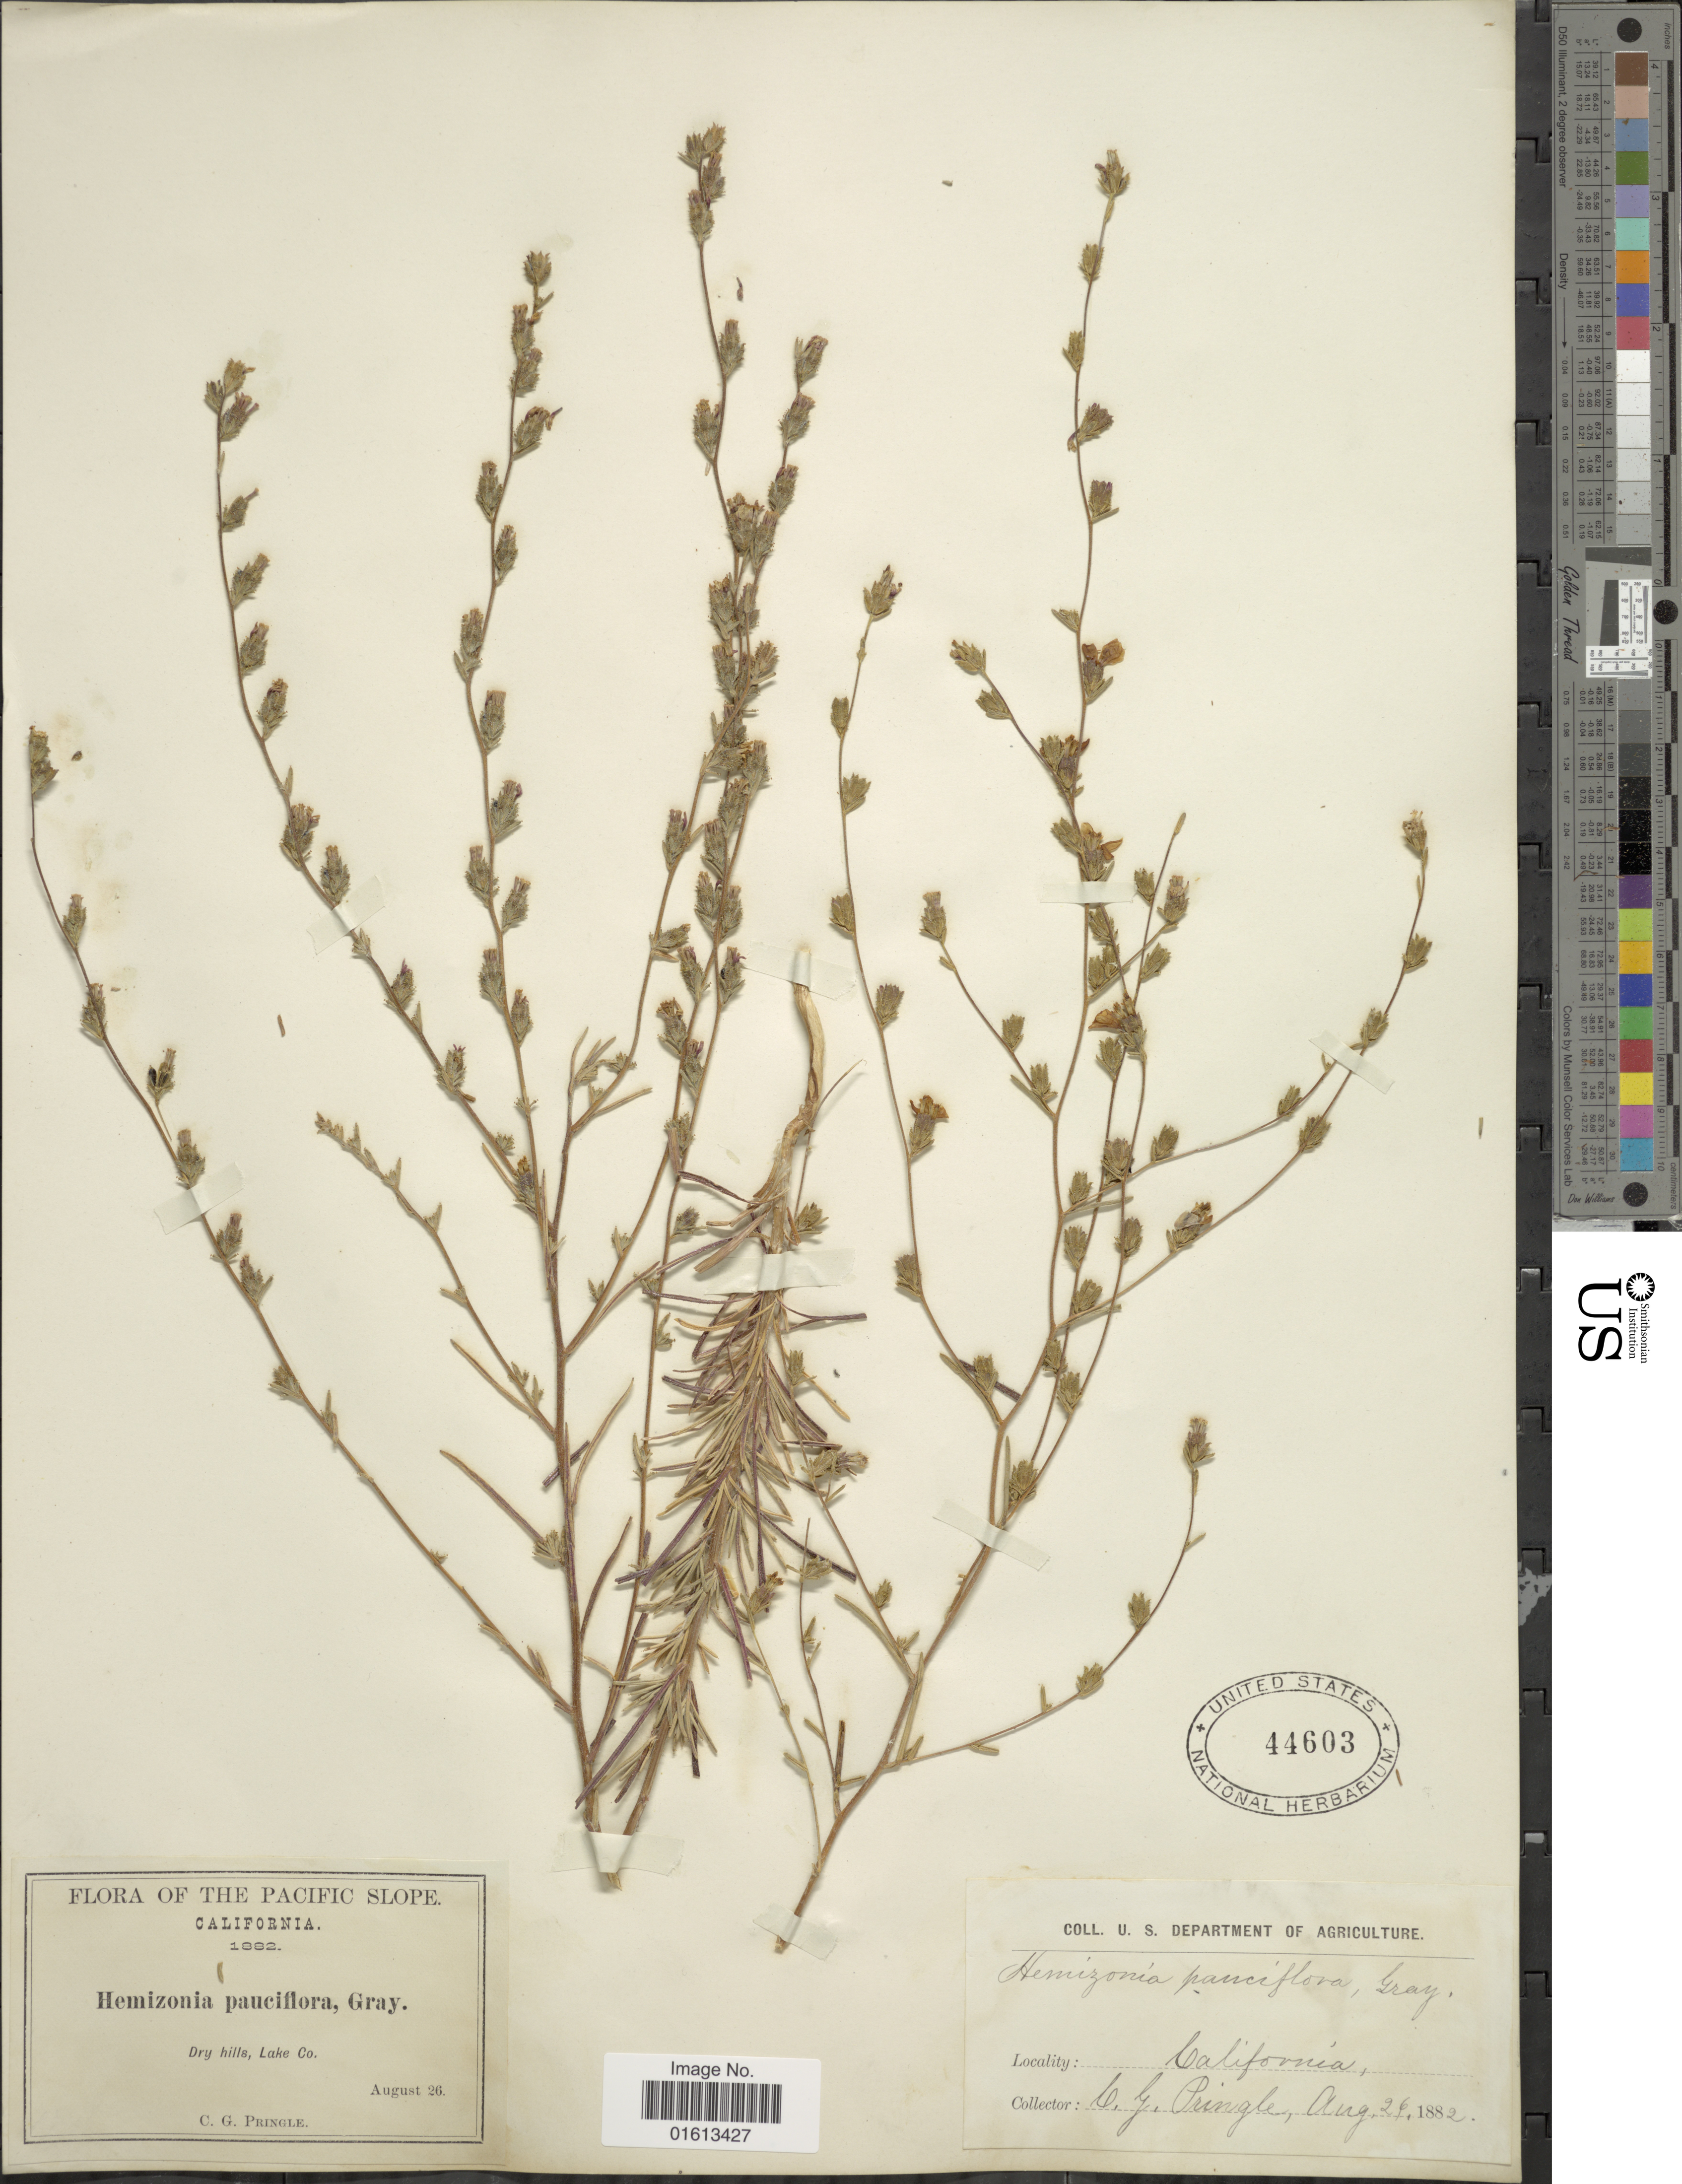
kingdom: Plantae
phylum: Tracheophyta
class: Magnoliopsida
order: Asterales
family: Asteraceae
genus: Calycadenia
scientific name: Calycadenia pauciflora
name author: A. Gray in Emory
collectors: C. G. Pringle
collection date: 1882-08-26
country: United States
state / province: California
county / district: Lake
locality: Dry hills, Lake Co.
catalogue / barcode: US 44603